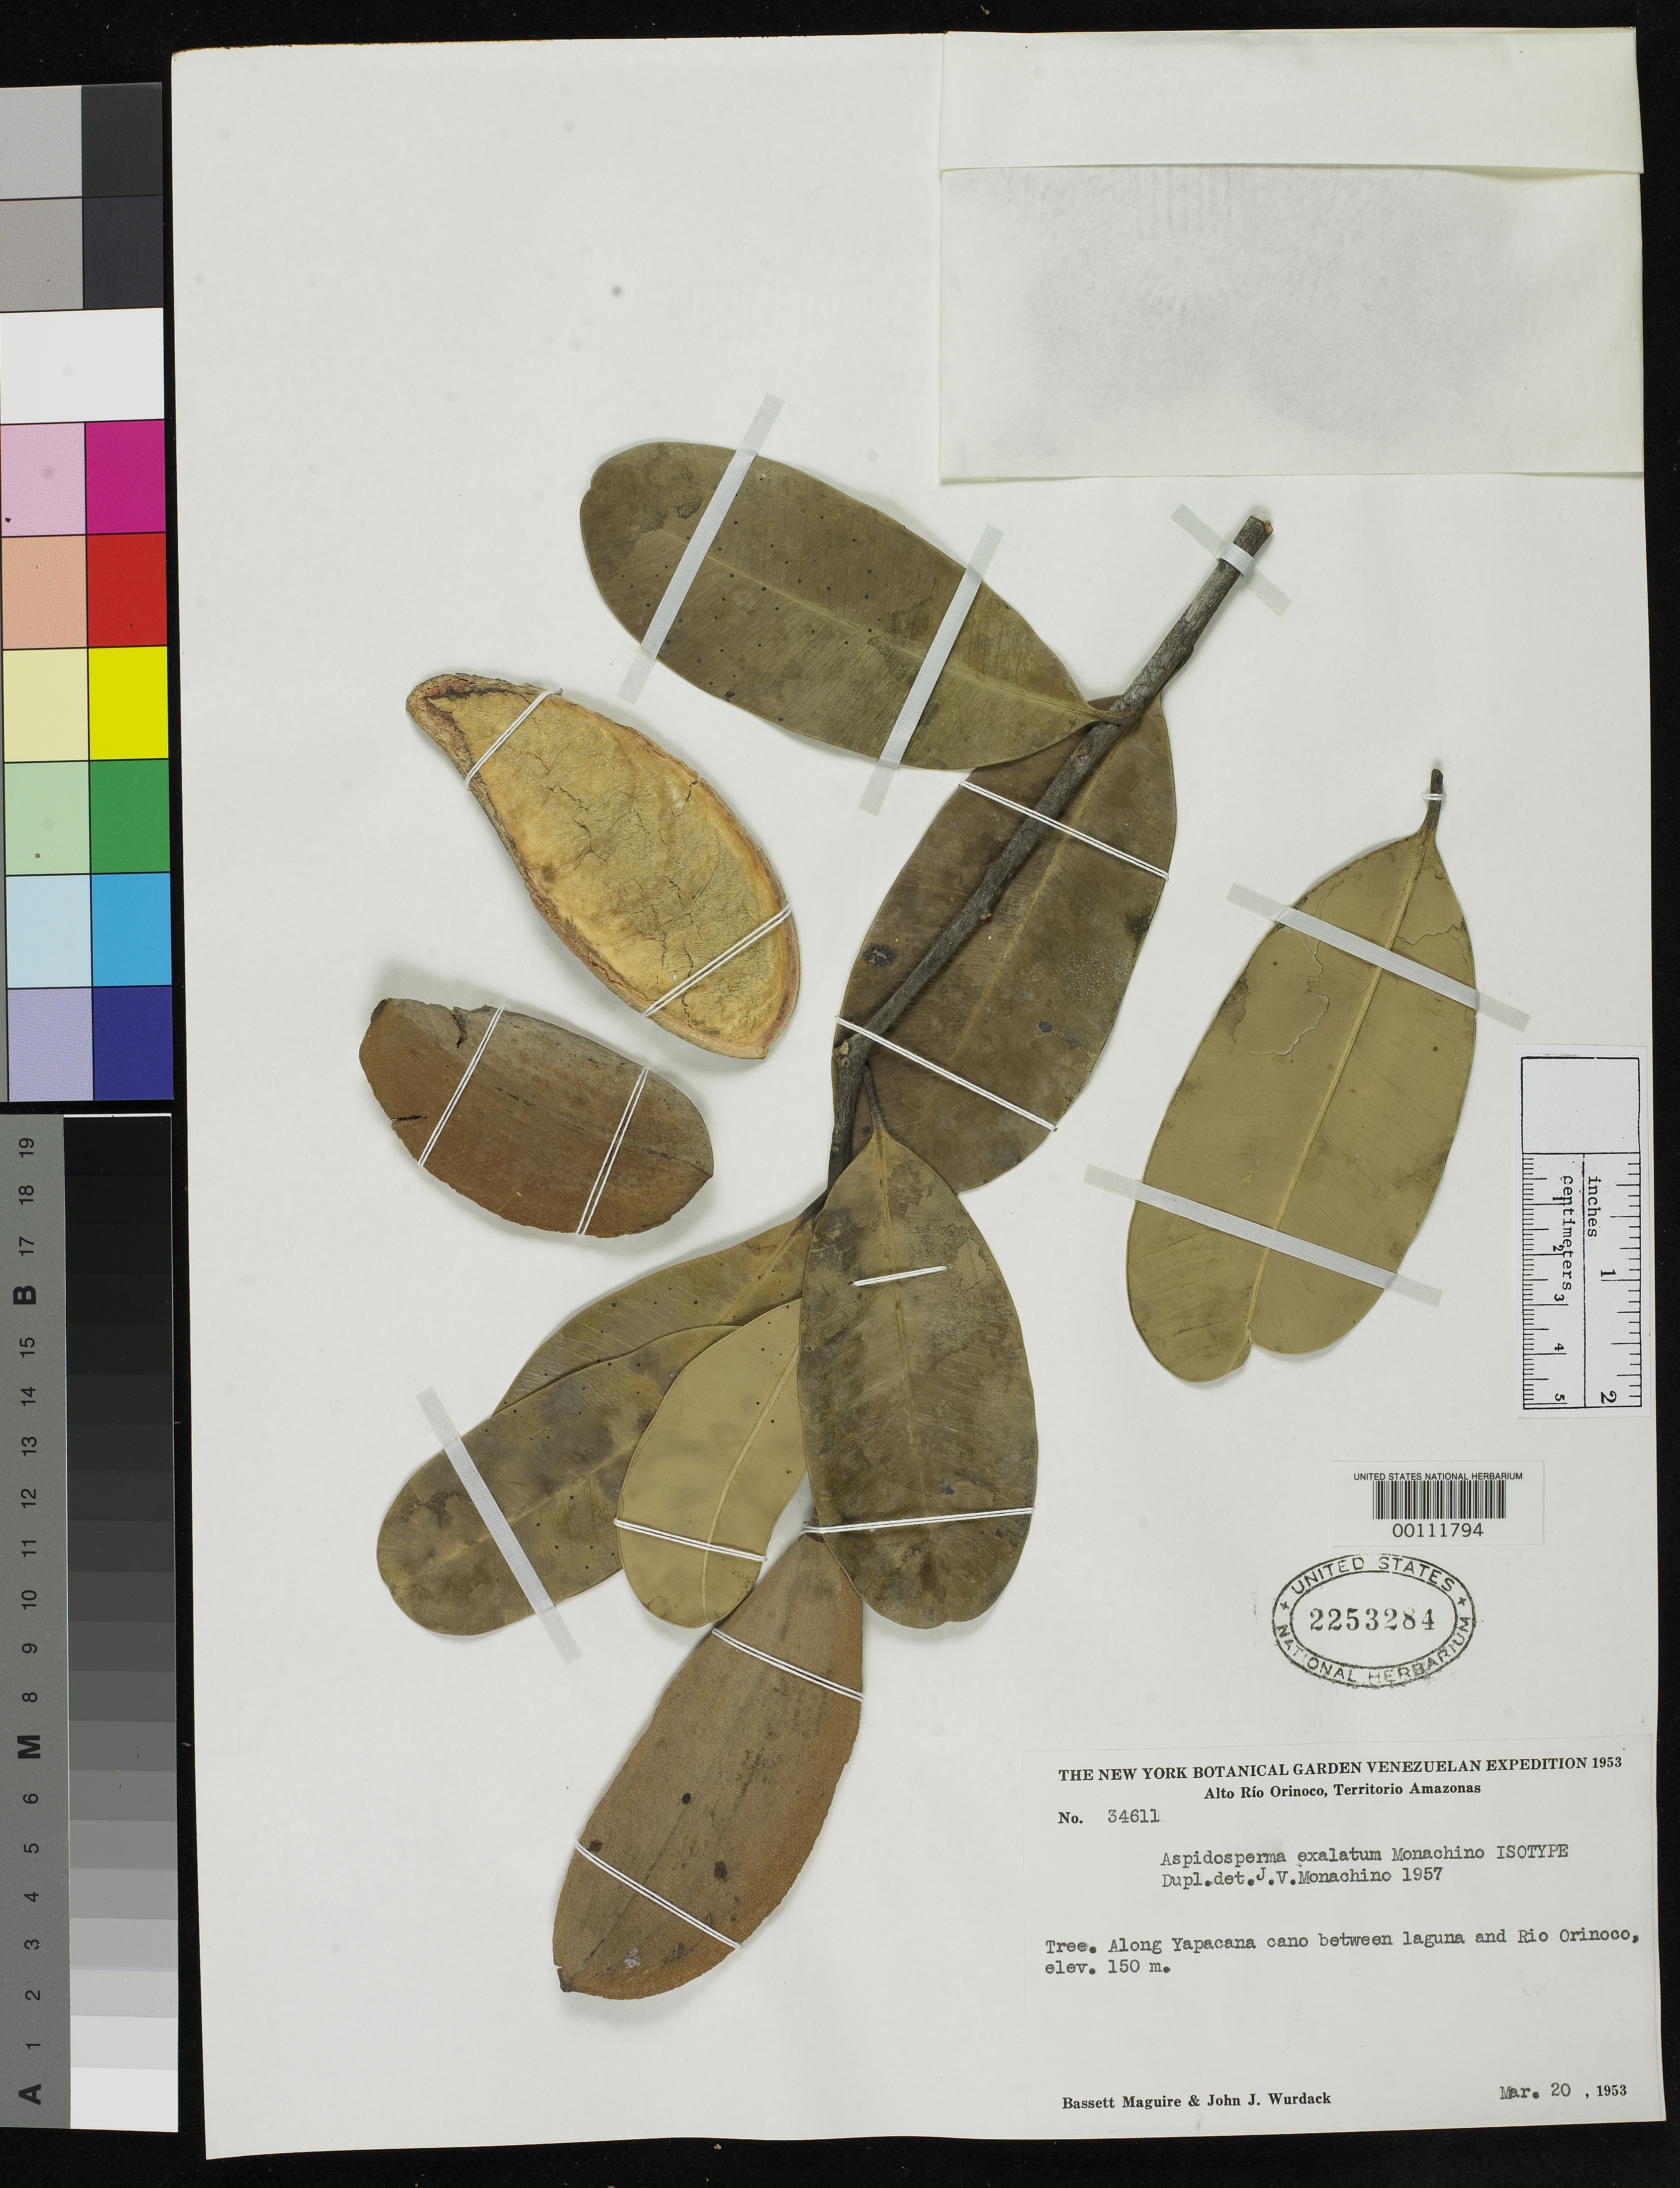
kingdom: Plantae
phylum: Tracheophyta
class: Magnoliopsida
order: Gentianales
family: Apocynaceae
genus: Aspidosperma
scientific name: Aspidosperma exalatum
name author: Monach.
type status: Isotype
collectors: B. Maguire & J. J. Wurdack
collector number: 34611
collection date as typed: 20 Mar 1953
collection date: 1953-03-20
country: Venezuela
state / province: Amazonas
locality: Altorio Orinoco.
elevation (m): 150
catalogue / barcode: US 2253284